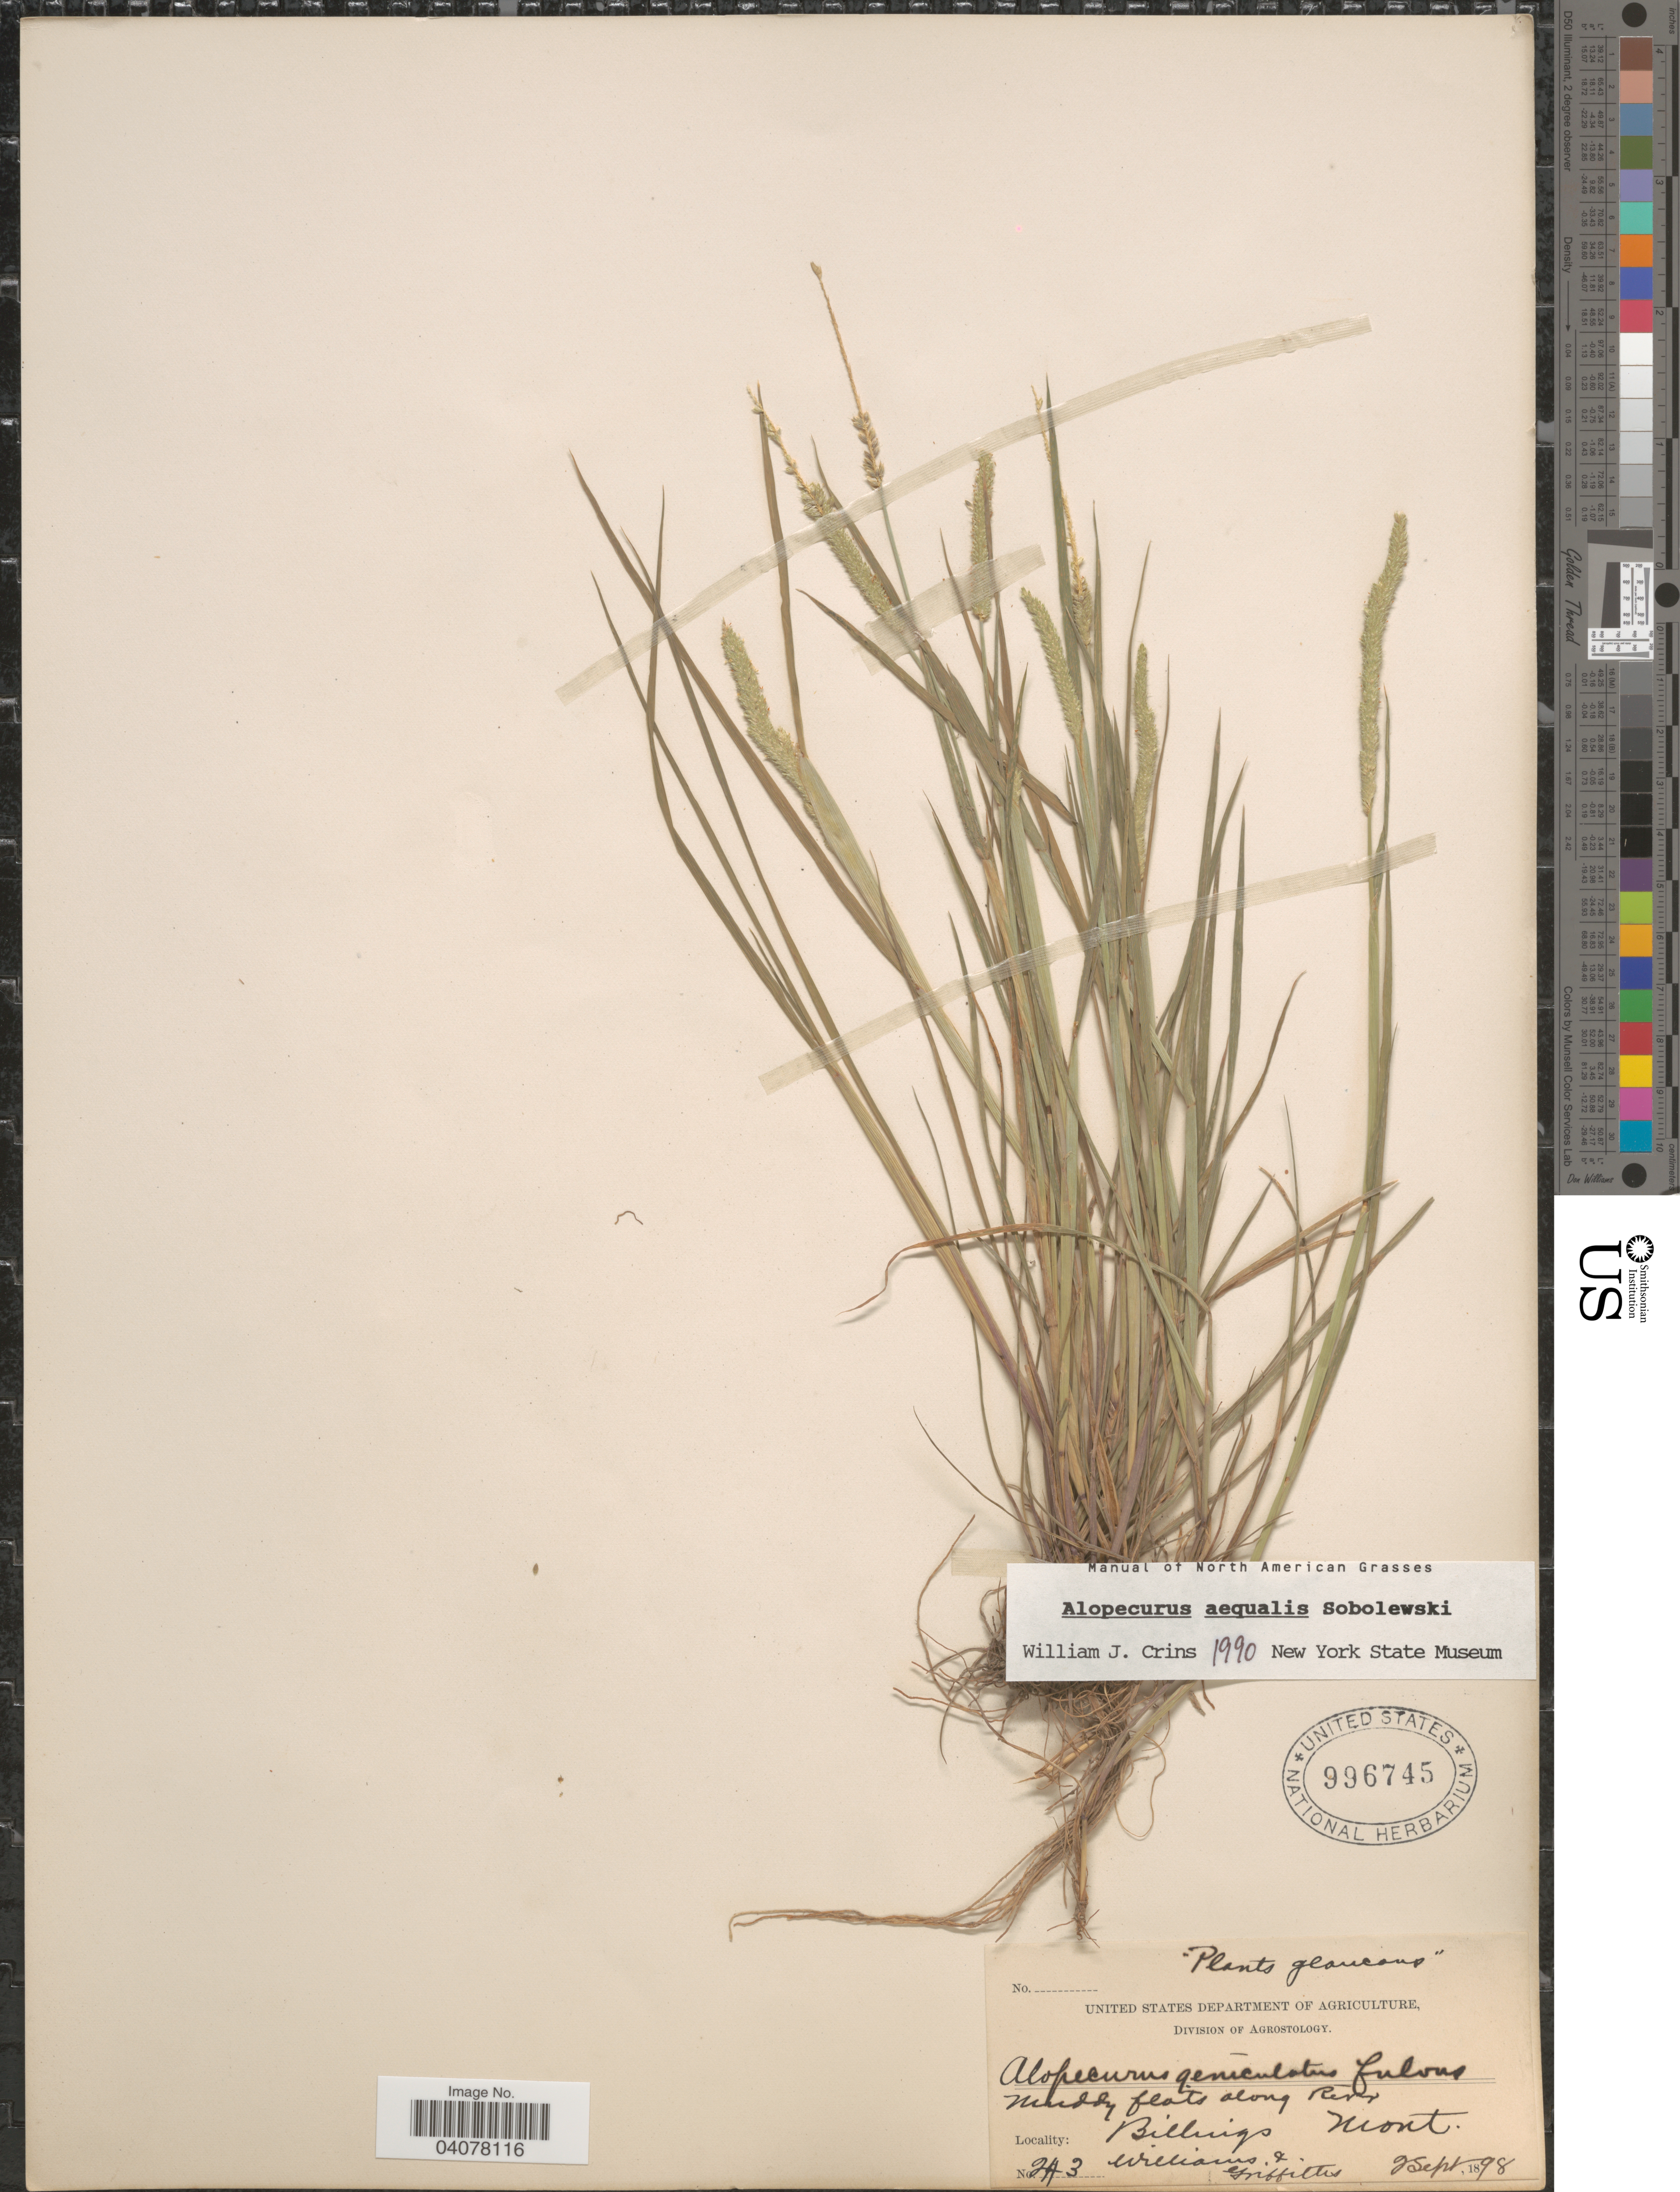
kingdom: Plantae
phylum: Tracheophyta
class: Liliopsida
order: Poales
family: Poaceae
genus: Alopecurus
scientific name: Alopecurus aequalis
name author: Sobol.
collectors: -- Williams & -- Griffiths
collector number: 243*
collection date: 1898-09-02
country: United States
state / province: Montana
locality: Muddy flats along River. Billings.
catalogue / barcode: US 996745